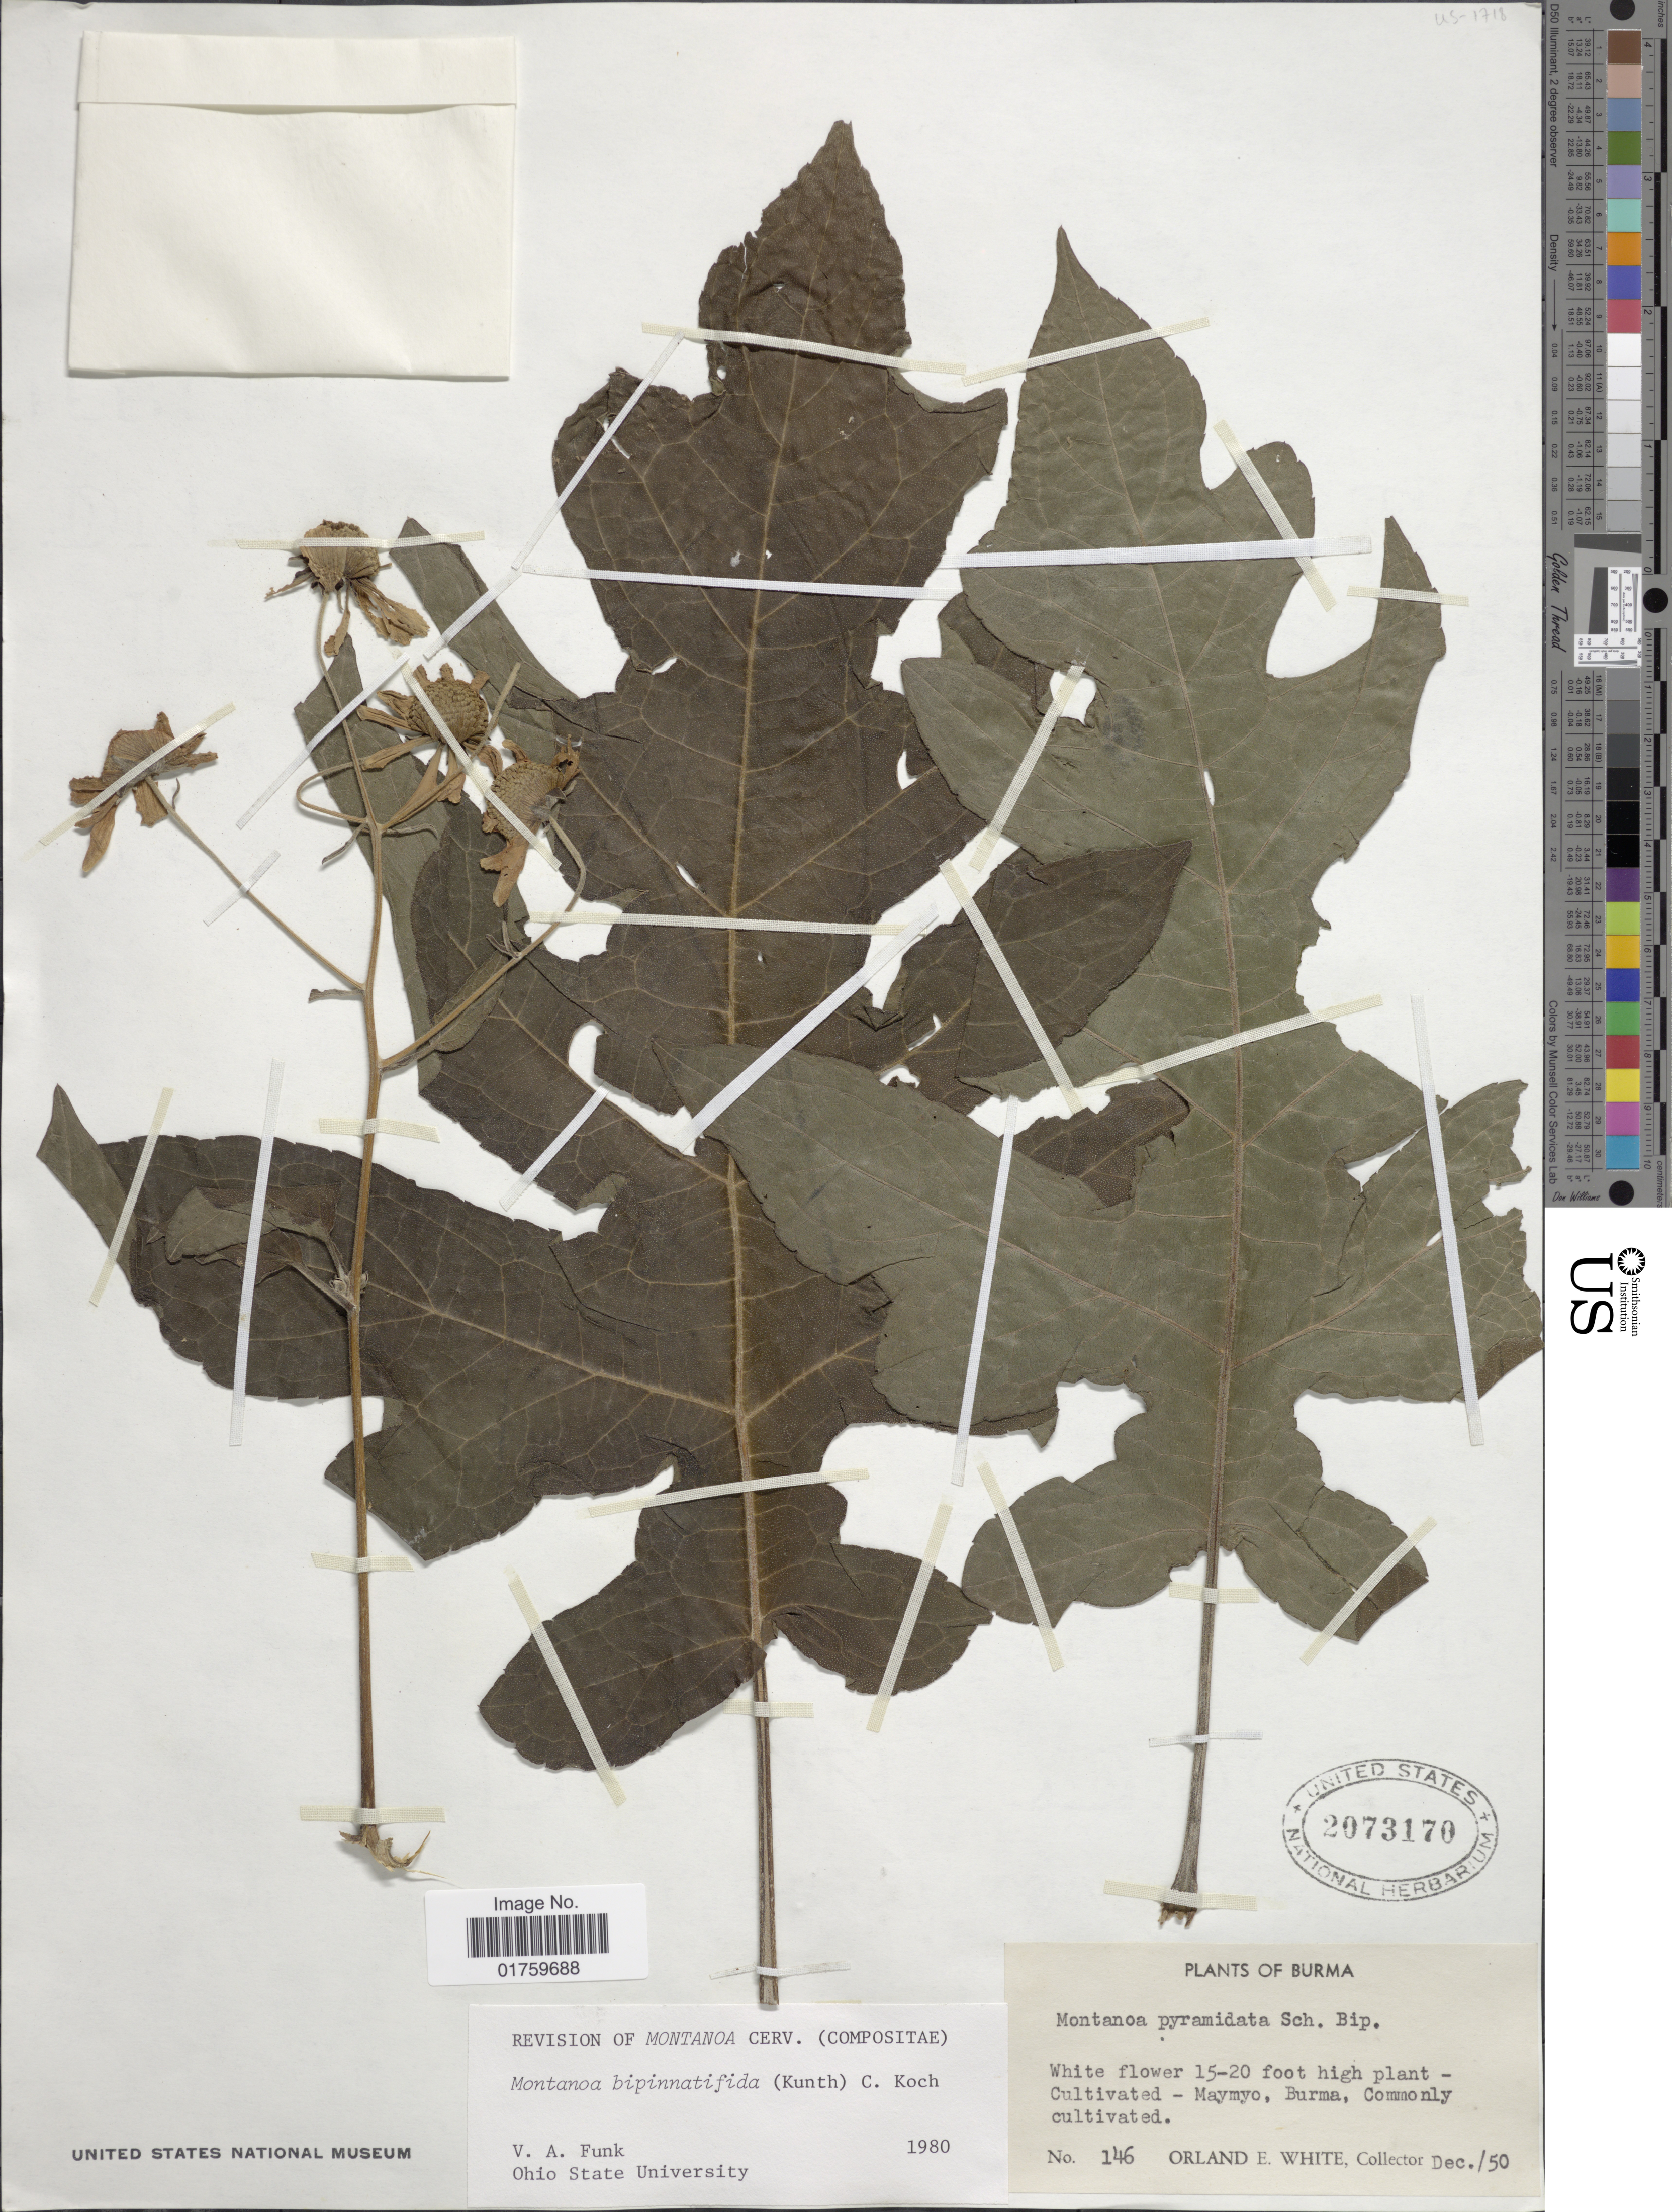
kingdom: Plantae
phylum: Tracheophyta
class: Magnoliopsida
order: Asterales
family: Asteraceae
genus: Montanoa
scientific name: Montanoa bipinnatifida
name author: (Kunth) C. Koch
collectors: O. E. White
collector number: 146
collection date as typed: Transcribed d/m/y: /12/50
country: Myanmar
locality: Maymyo, Burma.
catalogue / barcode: US 2073170